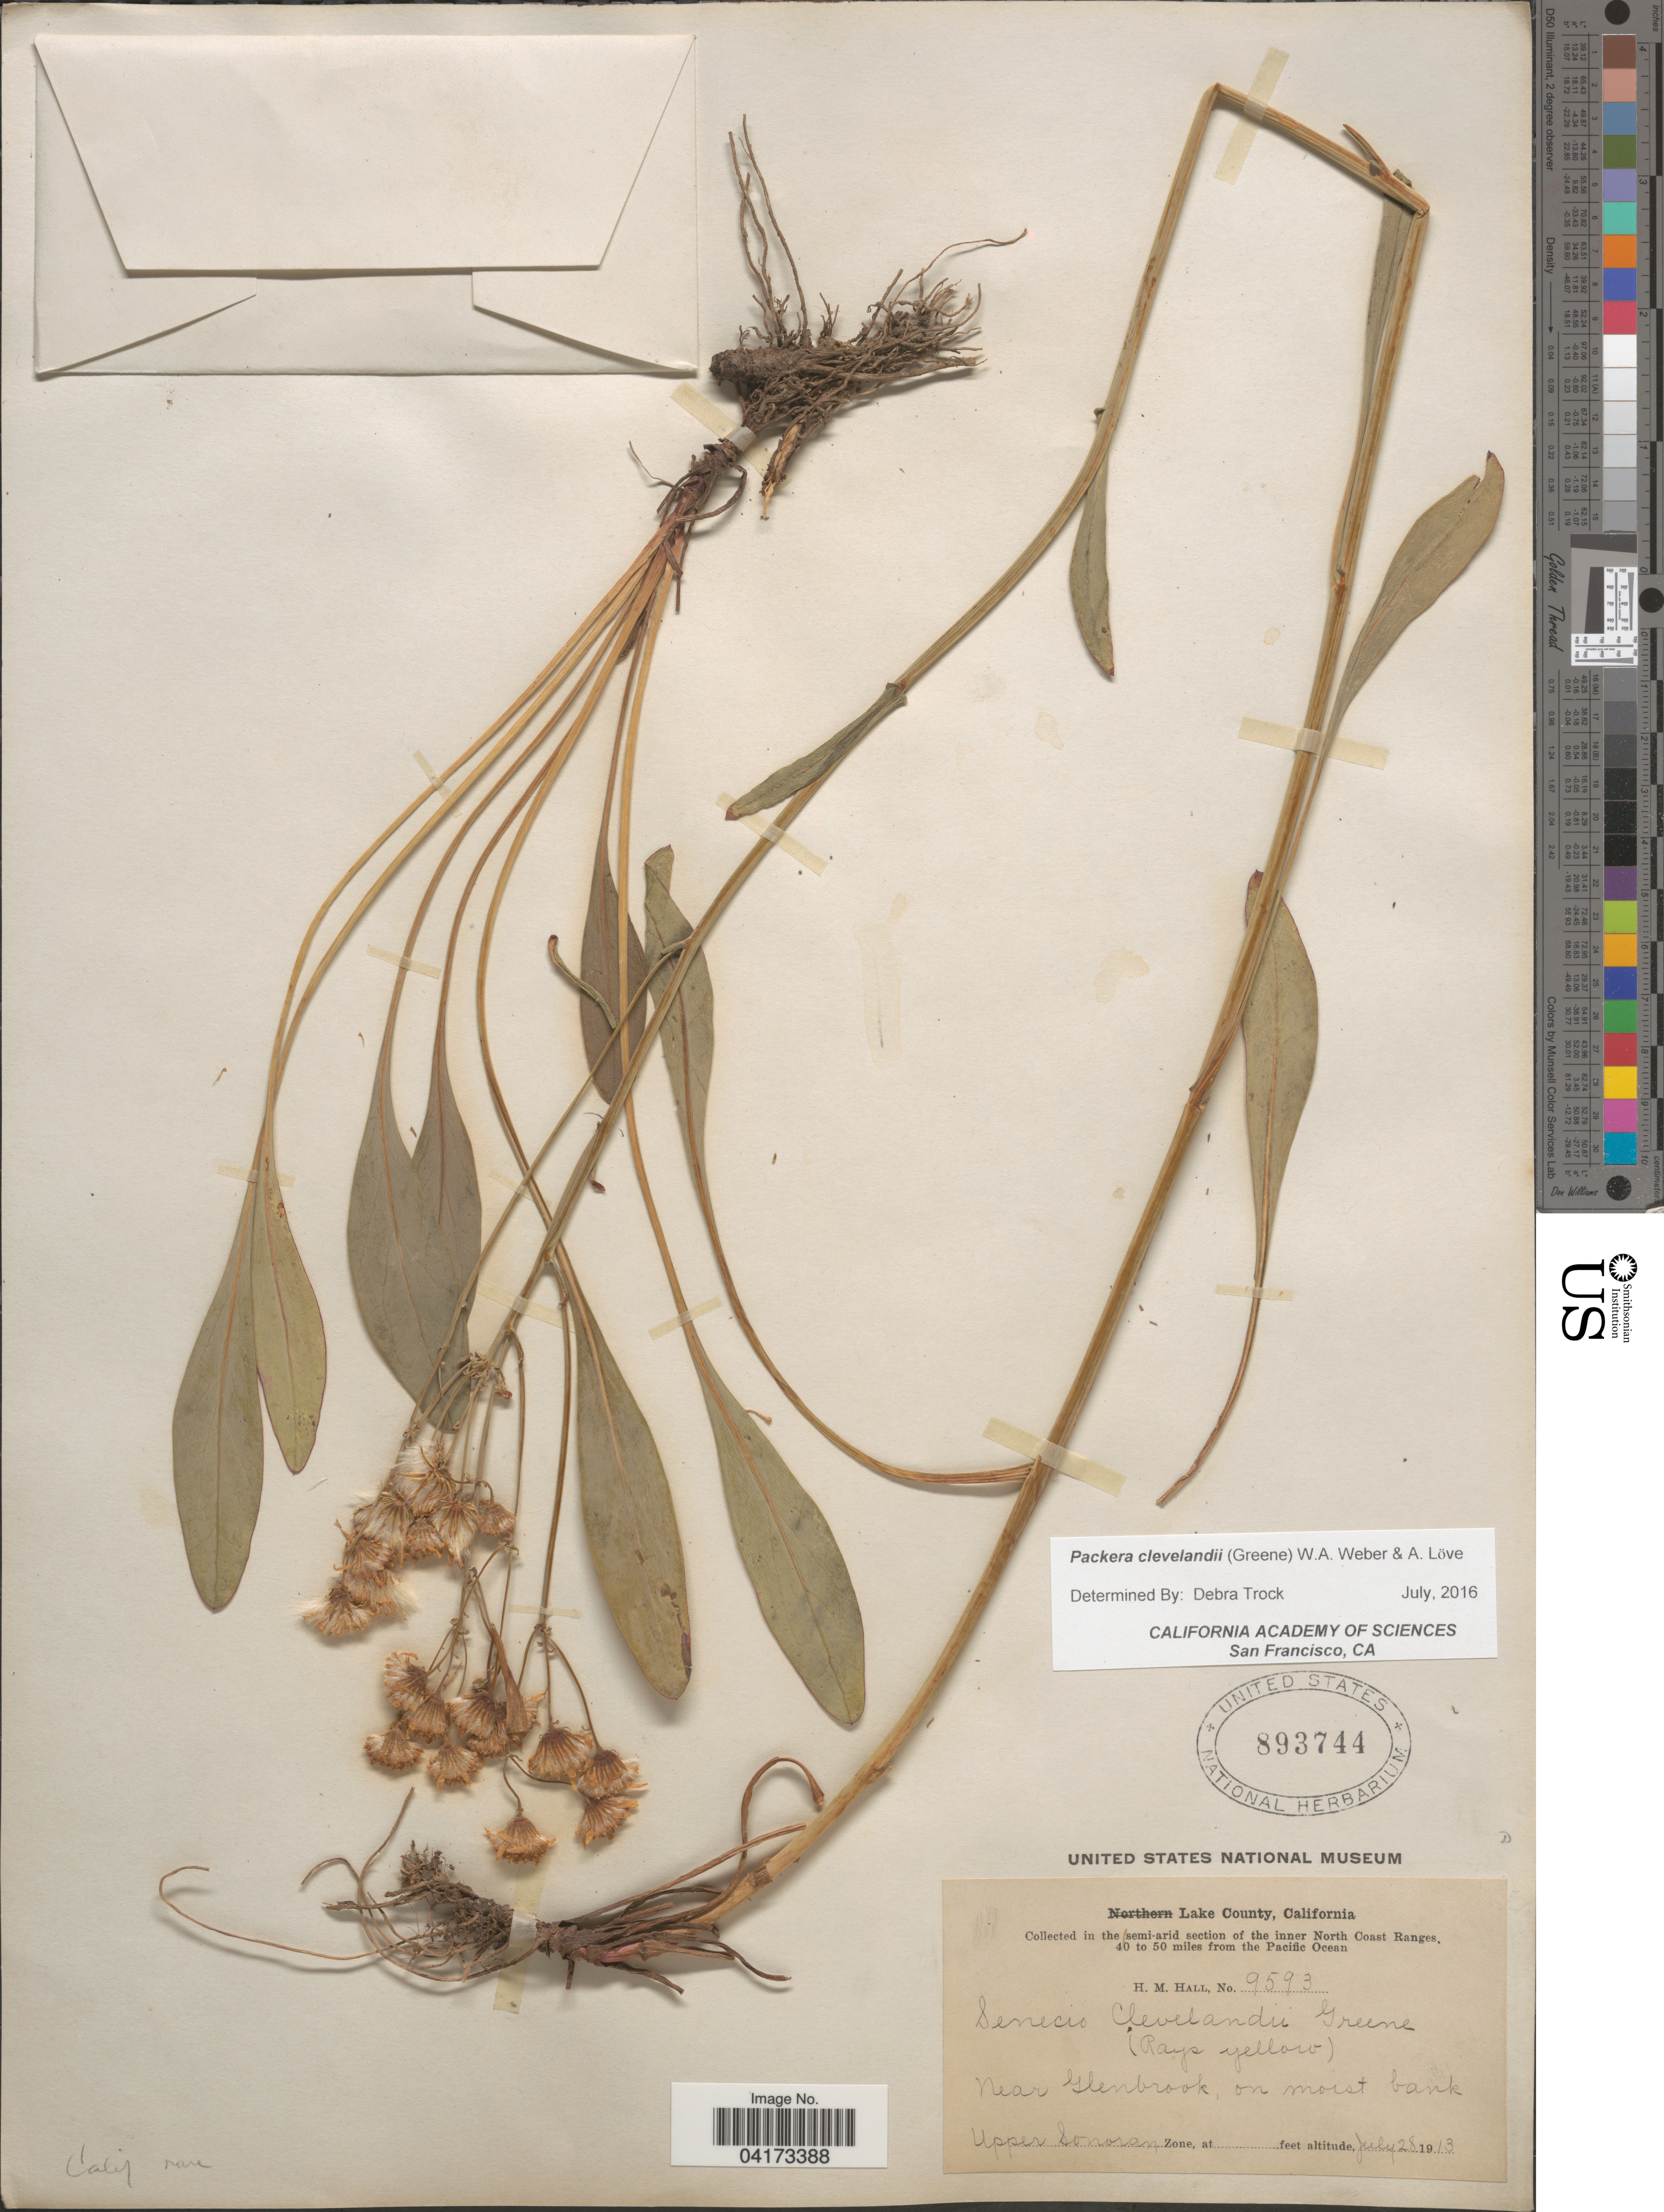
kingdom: Plantae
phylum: Tracheophyta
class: Magnoliopsida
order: Asterales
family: Asteraceae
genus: Packera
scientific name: Packera clevelandii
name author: (Greene) W.A. Weber & Á. Löve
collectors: H. M. Hall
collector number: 9593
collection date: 1913-07-28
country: United States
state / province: California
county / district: Lake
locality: Lake County. The semi-arid section of the inner North Coast Ranges, 40 to 50 miles from the Pacific Ocean. Near Glenbrook, on moist bank Upper Sonoran.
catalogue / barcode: US 893744